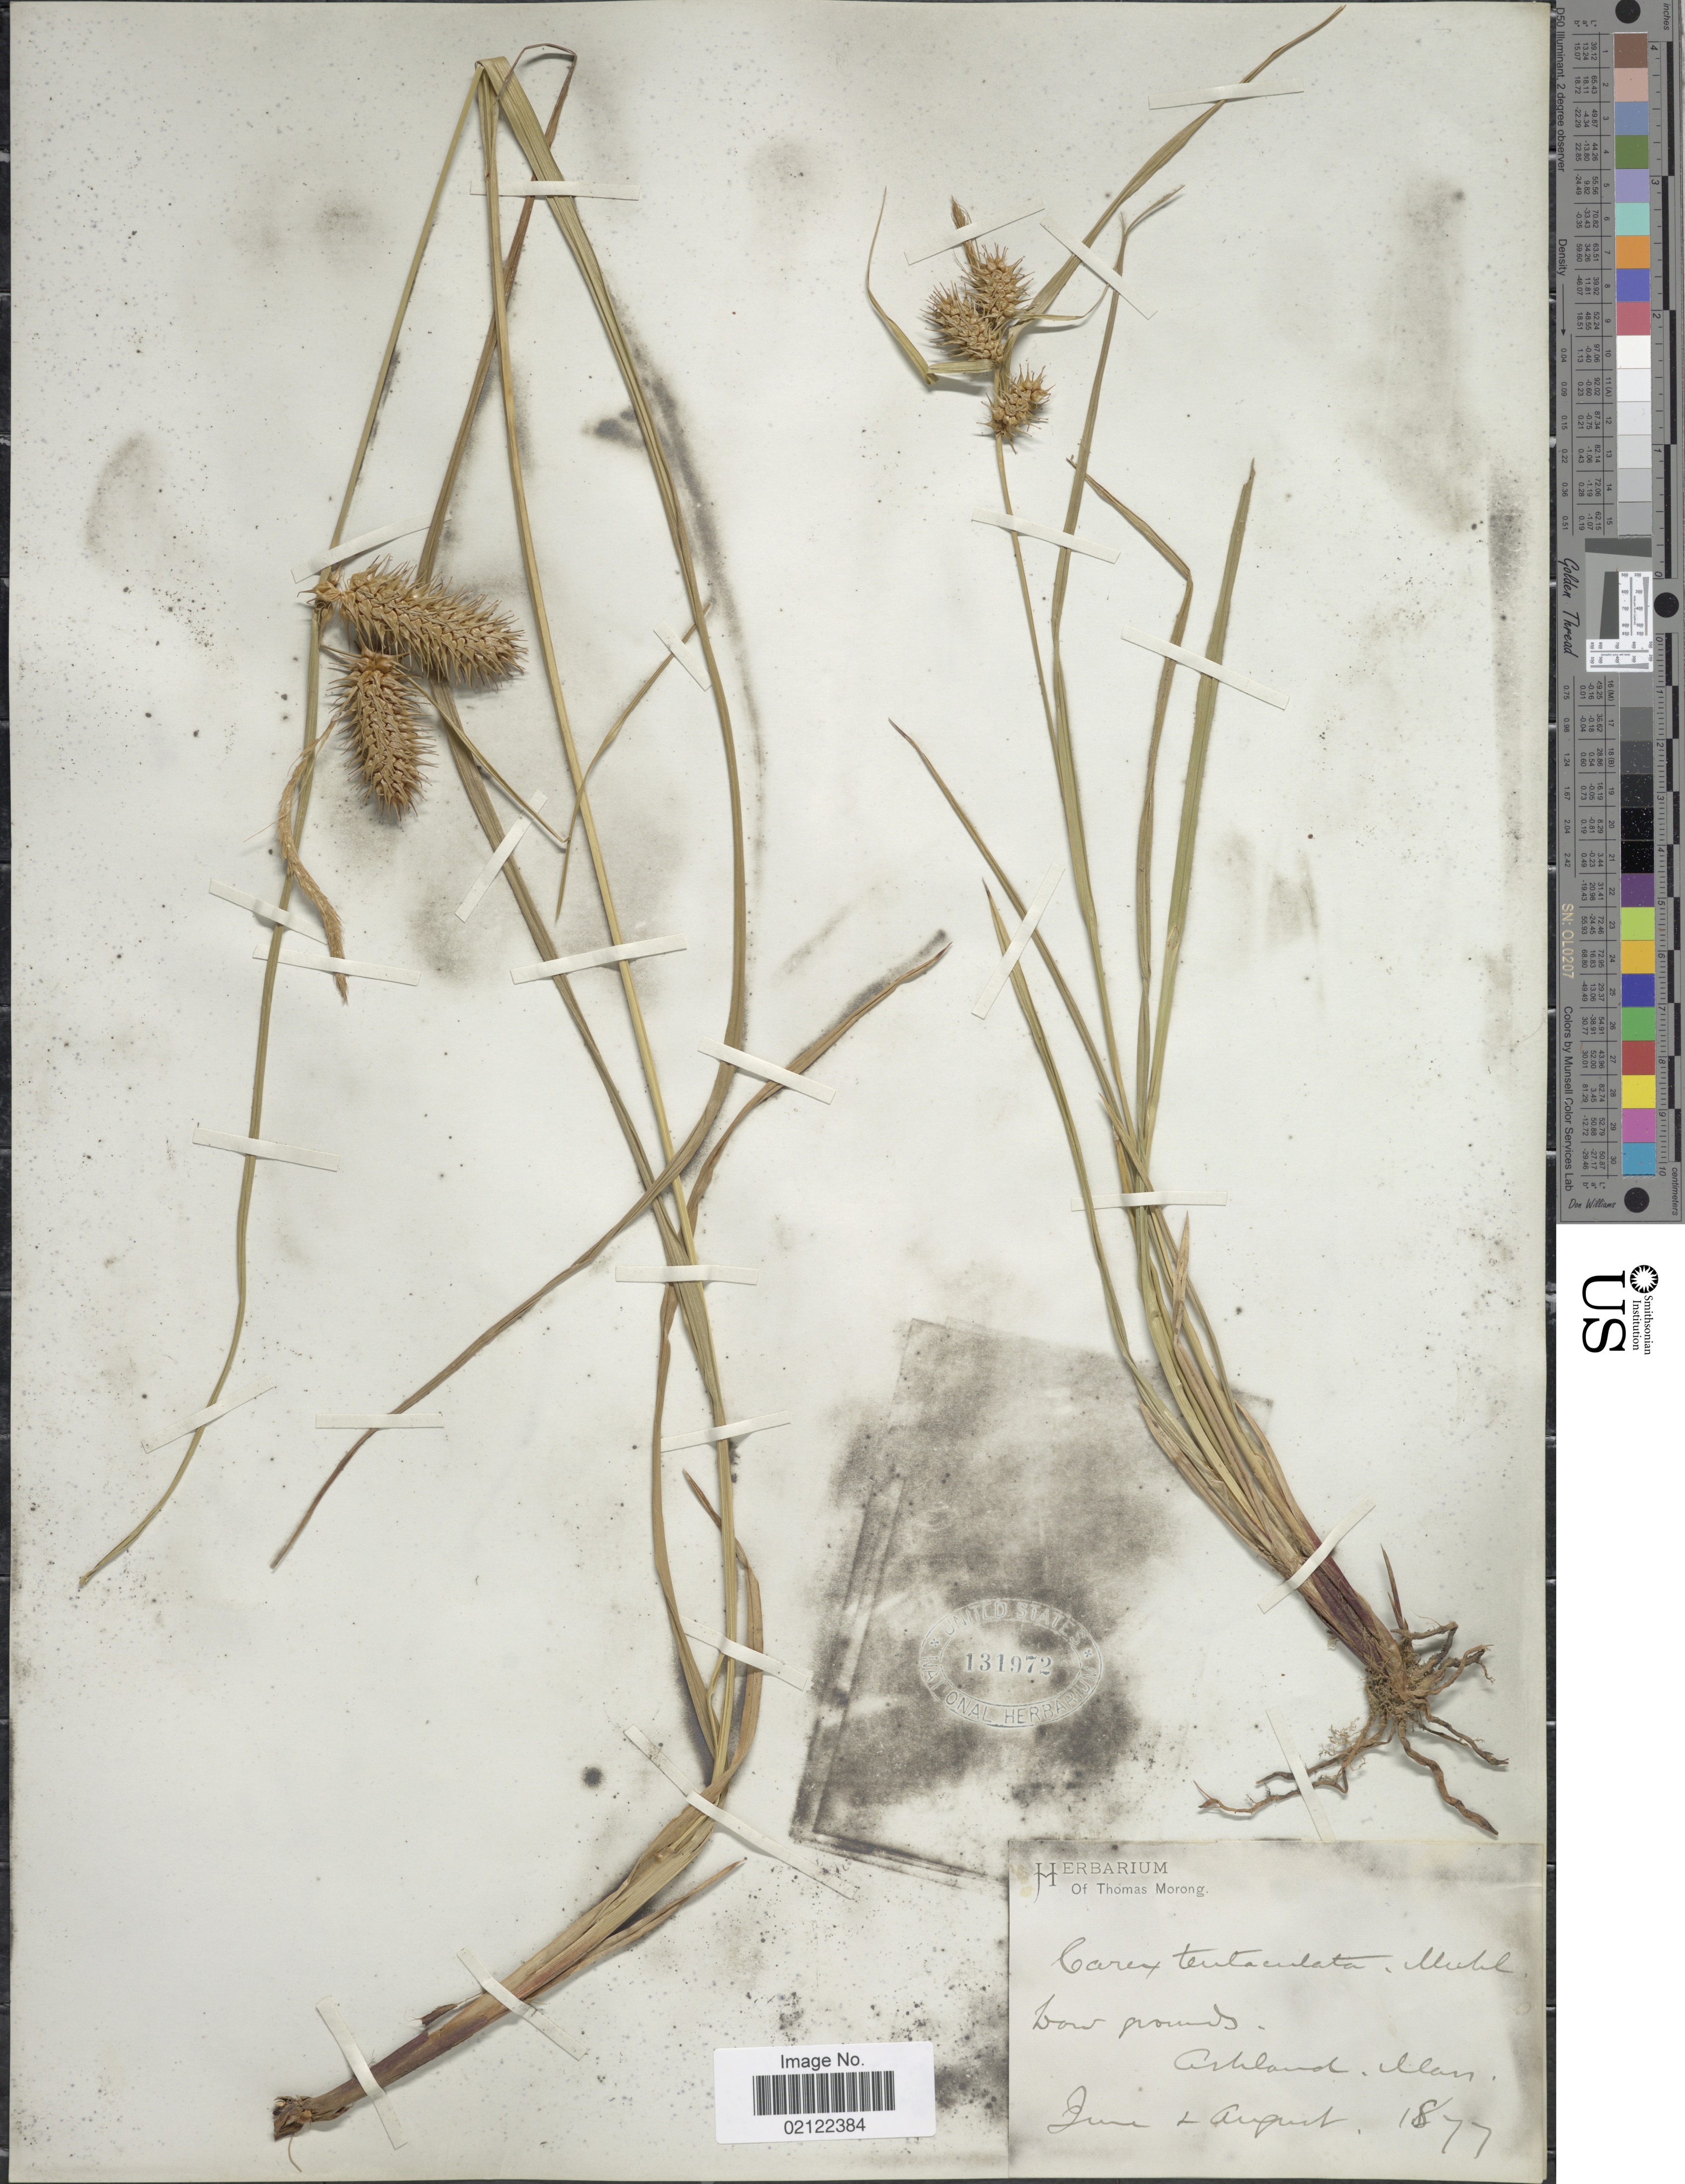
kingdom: Plantae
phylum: Tracheophyta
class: Liliopsida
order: Poales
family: Cyperaceae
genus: Carex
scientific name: Carex lurida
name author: Wahlenb.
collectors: ex Herb. T. Morong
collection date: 1877-06/1877-08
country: United States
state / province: Massachusetts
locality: Low grounds. Arkland, Mass.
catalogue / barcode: US 131972